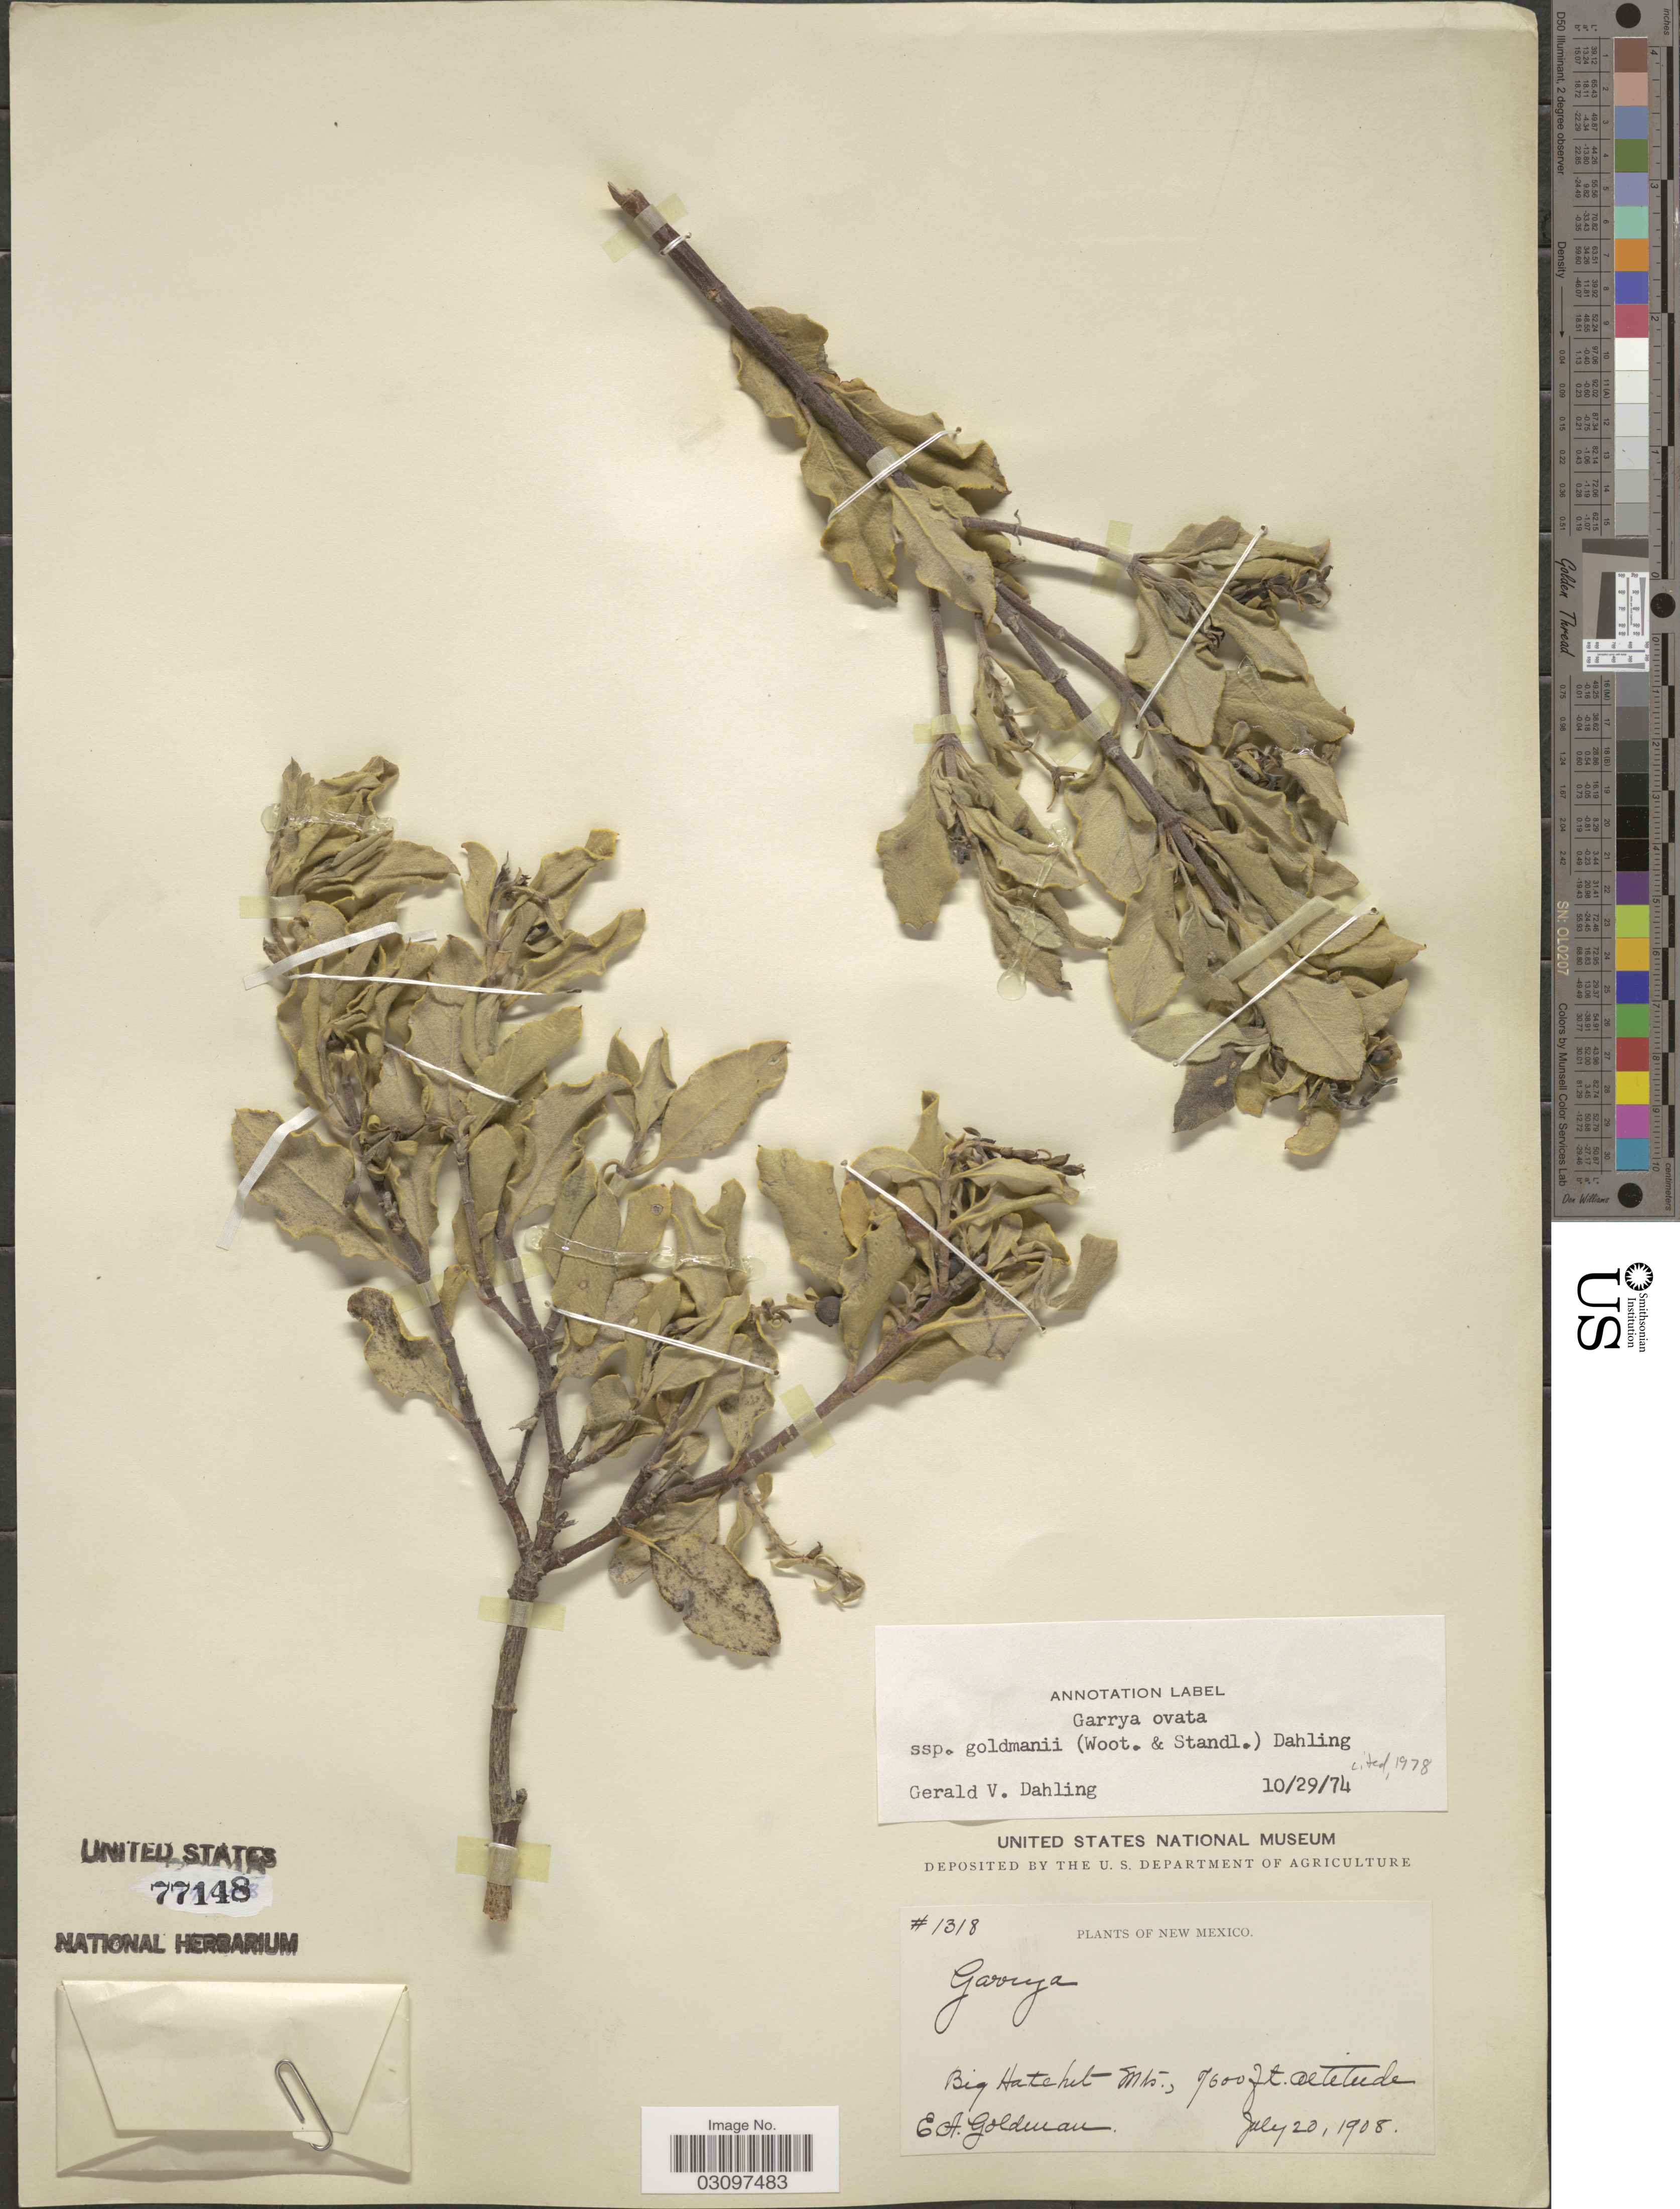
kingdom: Plantae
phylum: Tracheophyta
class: Magnoliopsida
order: Garryales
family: Garryaceae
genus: Garrya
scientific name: Garrya ovata subsp. goldmanii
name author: (Wooton & Standl.) Dahling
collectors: E. A. Goldman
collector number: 1318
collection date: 1908-07-20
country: United States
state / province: New Mexico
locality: Big Hatchet Mts.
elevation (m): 2316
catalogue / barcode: US 77148